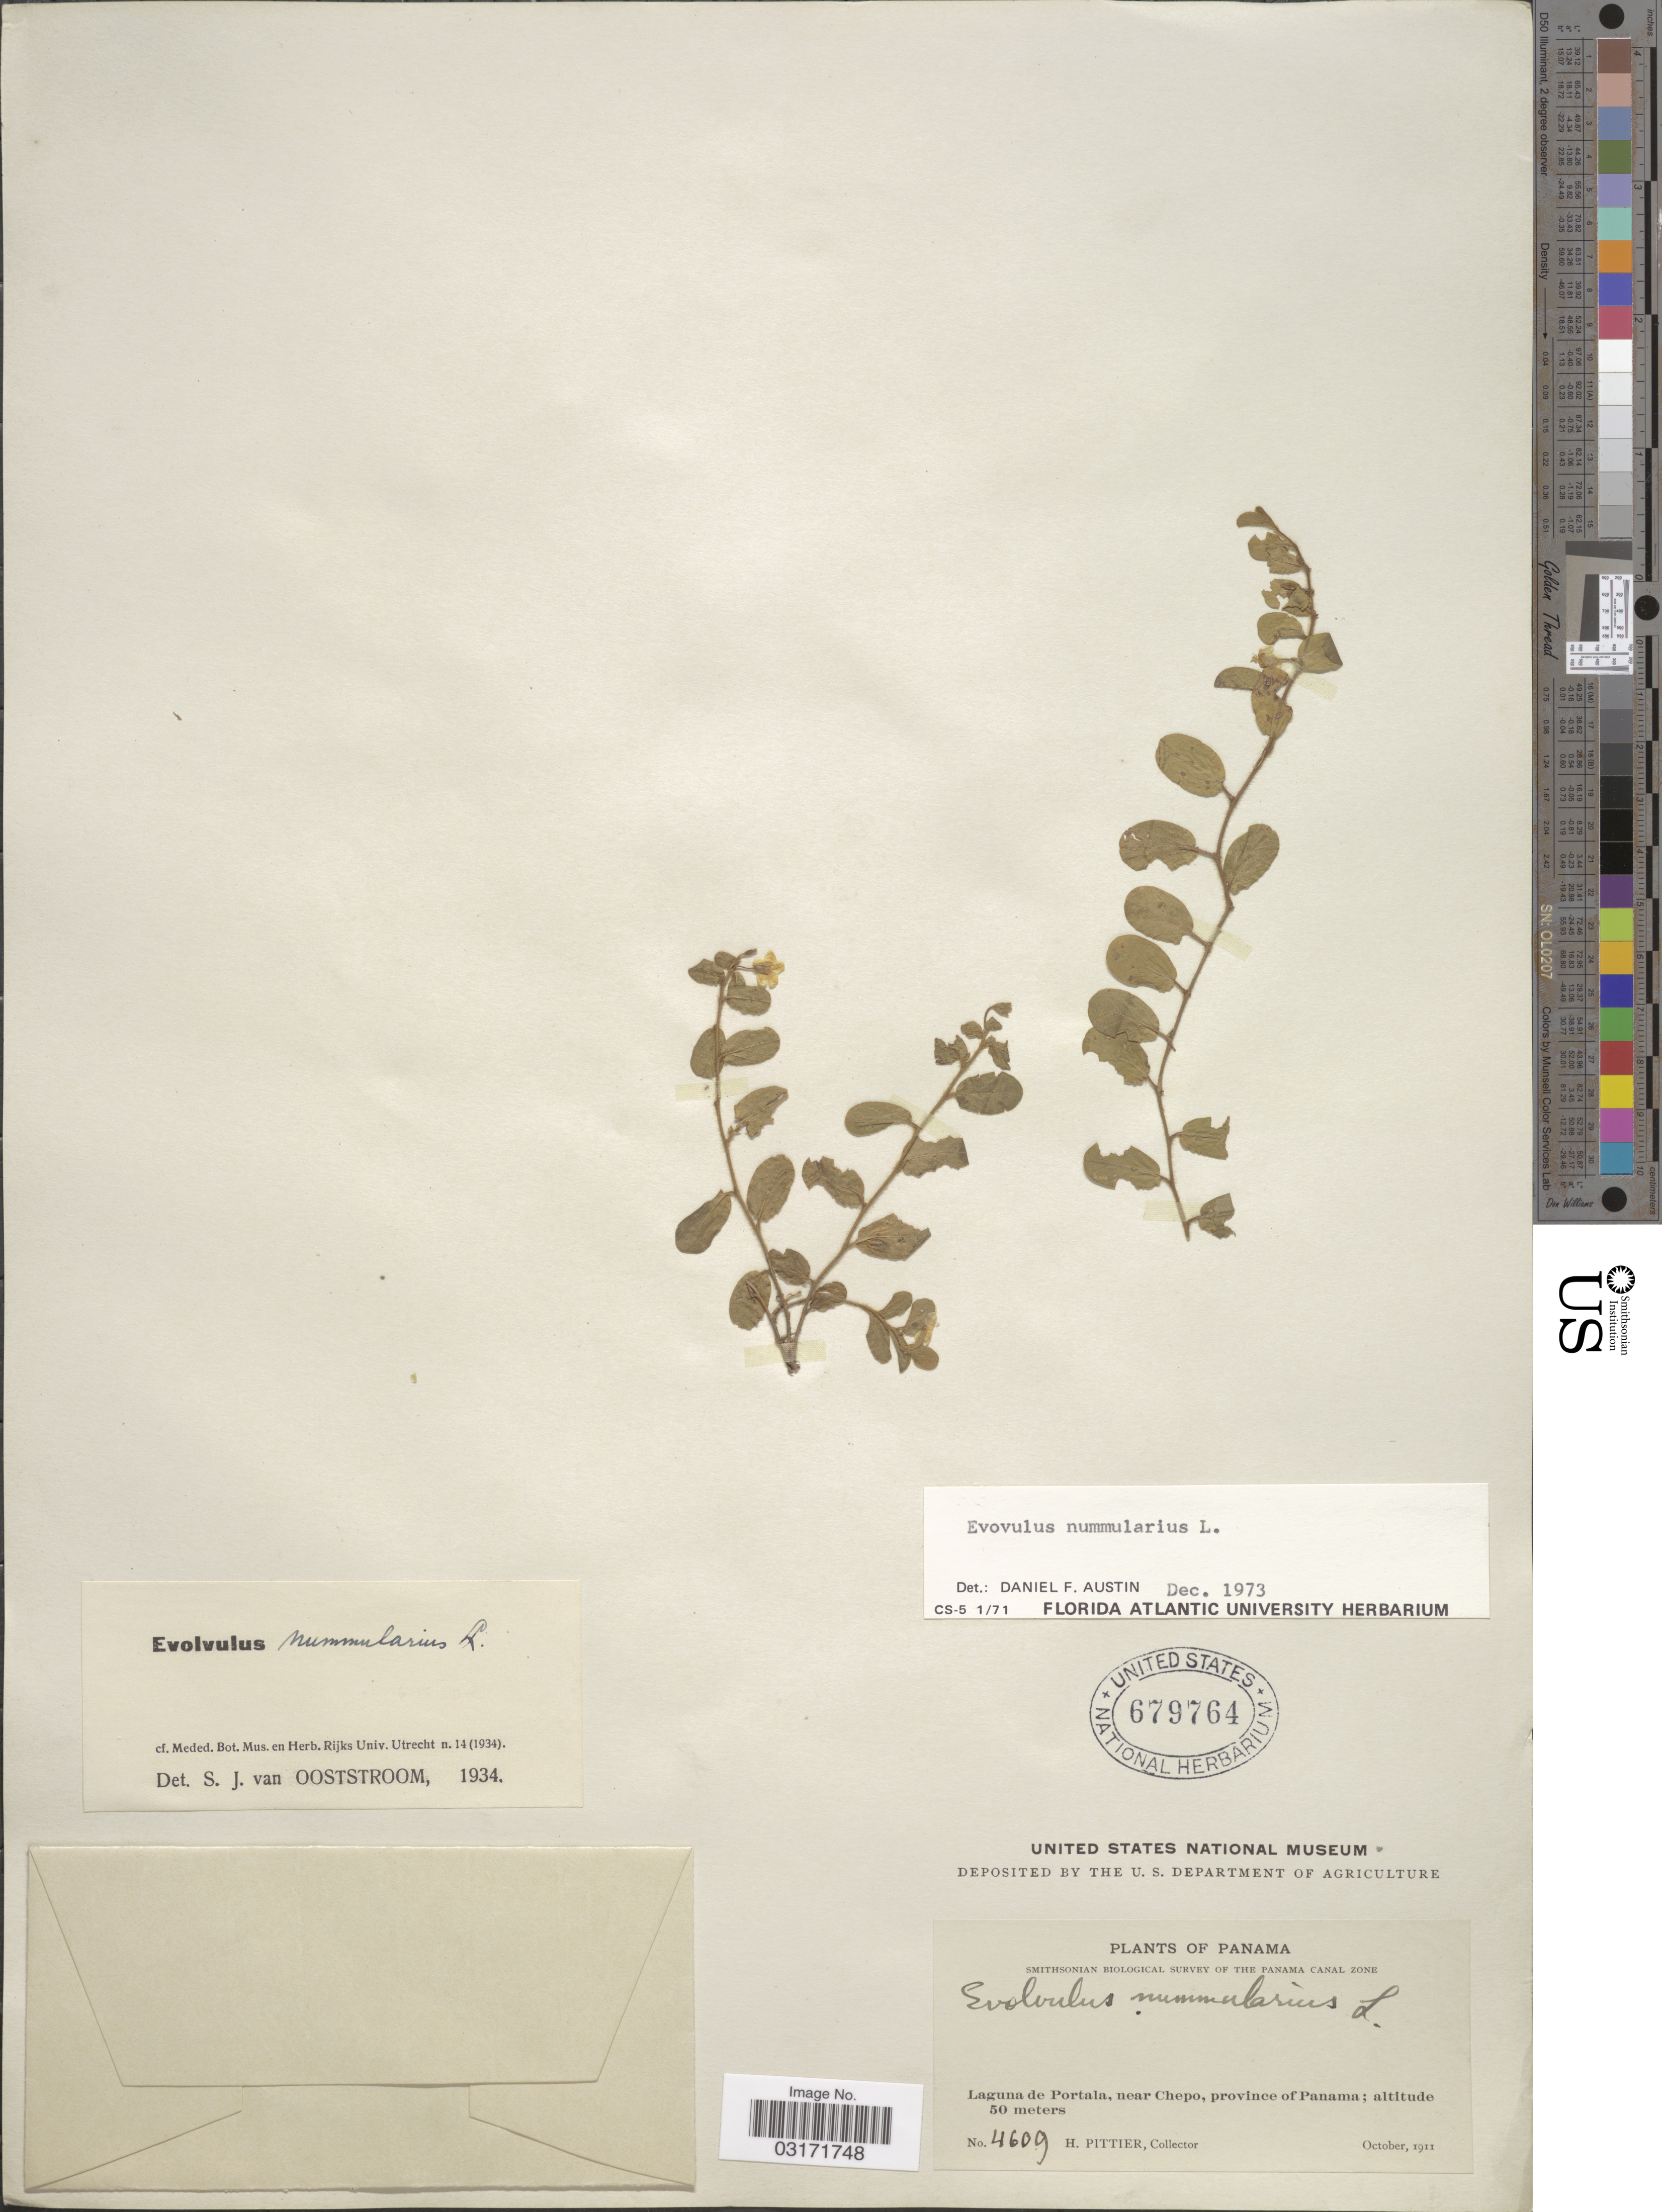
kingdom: Plantae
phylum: Tracheophyta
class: Magnoliopsida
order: Solanales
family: Convolvulaceae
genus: Evolvulus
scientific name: Evolvulus nummularius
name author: (L.) L.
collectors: H. F. Pittier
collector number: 4609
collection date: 1911-10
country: Panama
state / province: Panamá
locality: Laguna de Portala, near Chepo.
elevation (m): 50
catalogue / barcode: US 679764